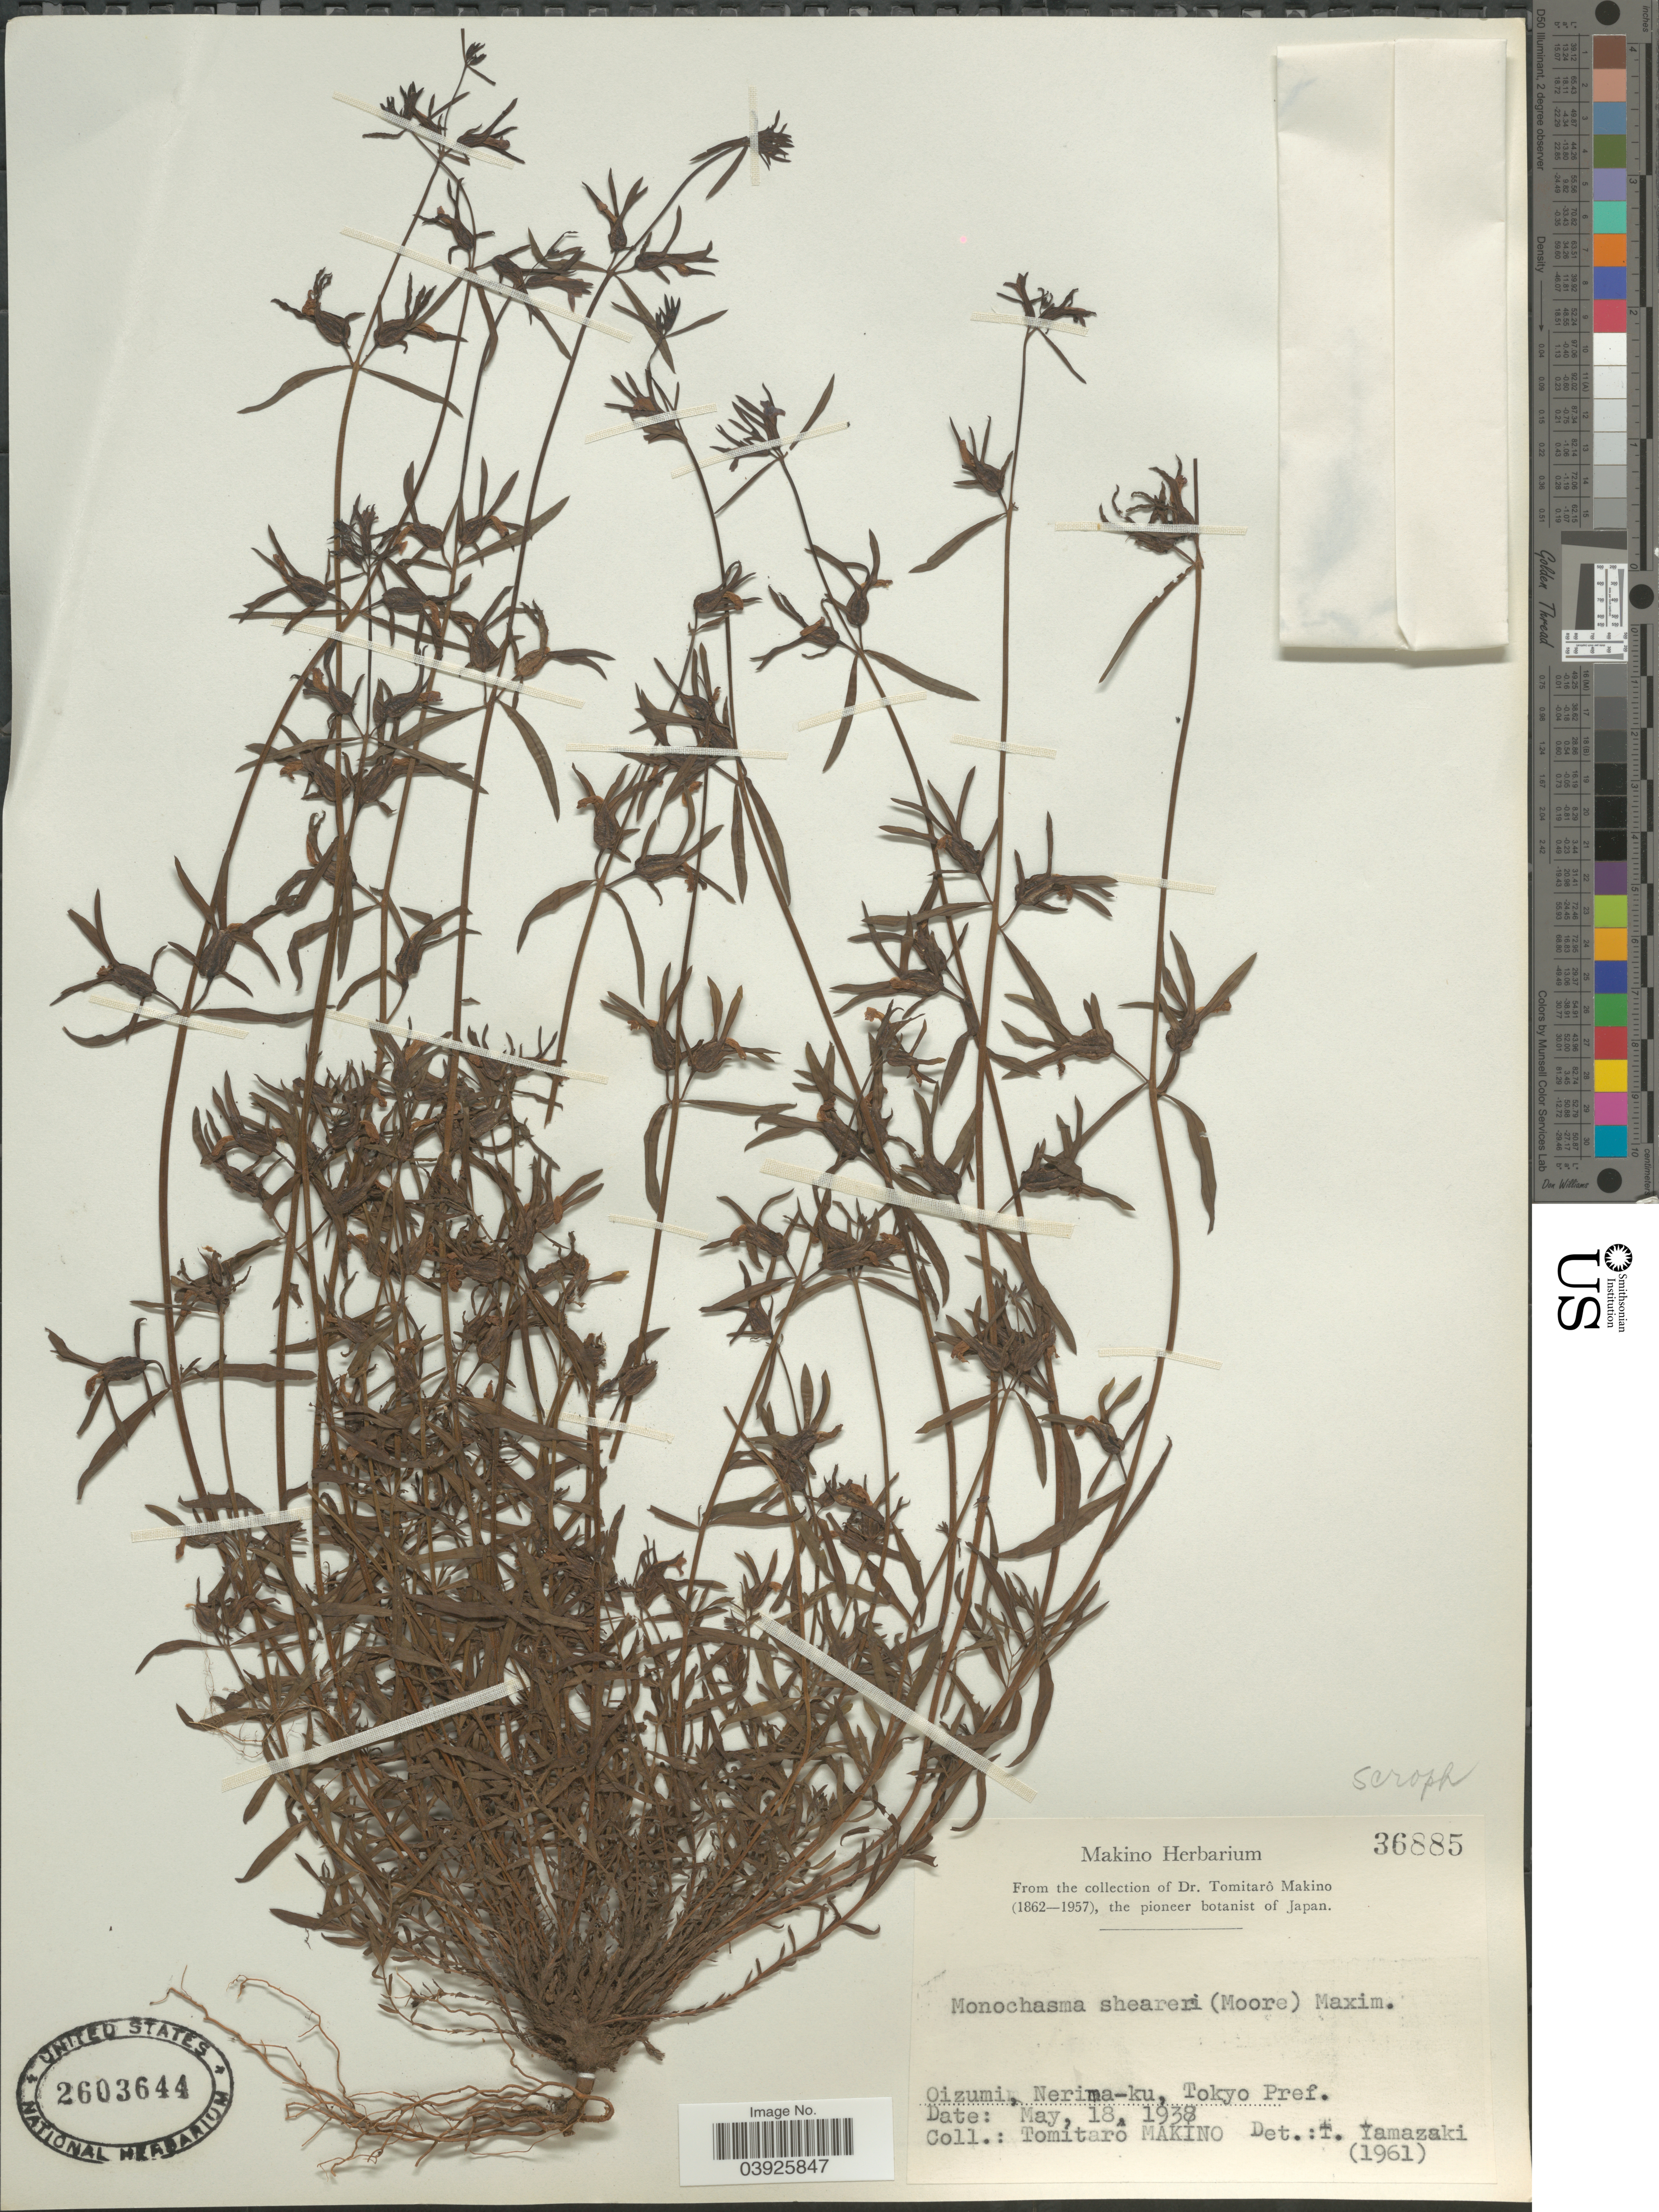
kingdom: Plantae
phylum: Tracheophyta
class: Magnoliopsida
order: Lamiales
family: Orobanchaceae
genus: Monochasma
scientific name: Monochasma sheareri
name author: (S. Moore) Maxim. ex Franch. & Sav.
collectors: T. Makino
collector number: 36885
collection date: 1938-05-18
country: Japan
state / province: Tokyo, Federal City of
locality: Oizumi, Nerima-ku, Tokyo Pref.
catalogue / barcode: US 2603644